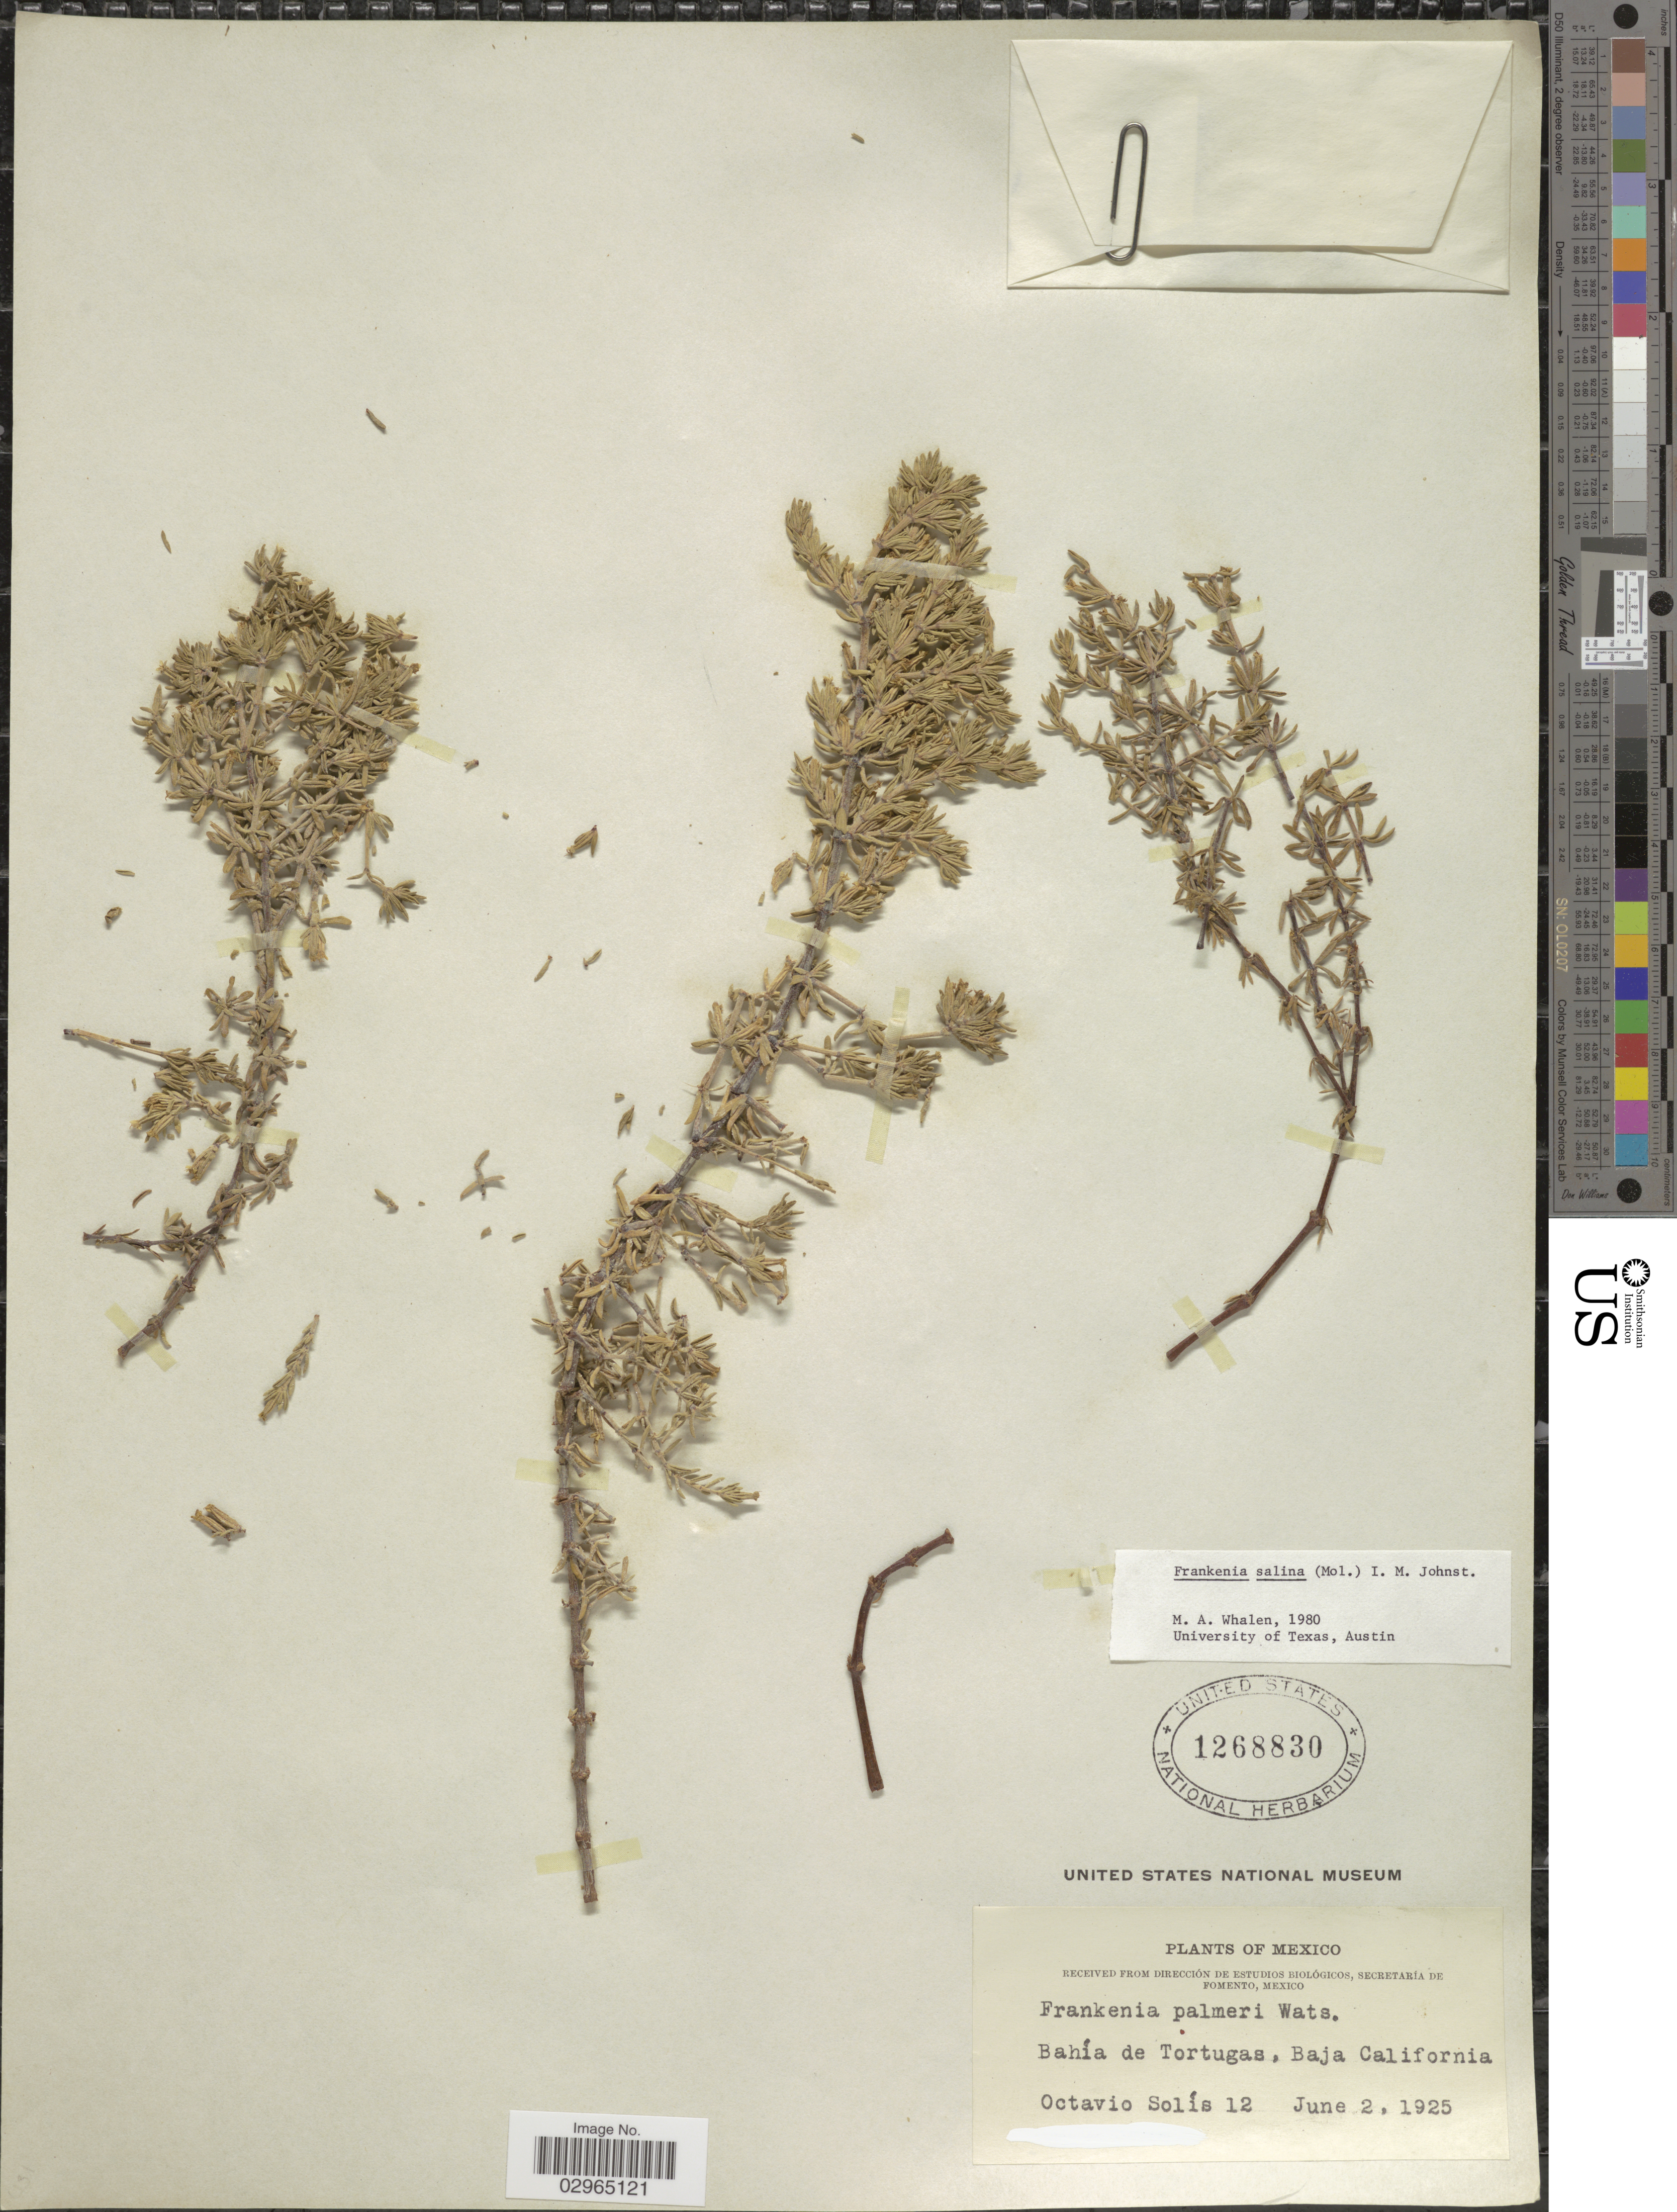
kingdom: Plantae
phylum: Tracheophyta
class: Magnoliopsida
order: Caryophyllales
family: Frankeniaceae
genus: Frankenia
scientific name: Frankenia salina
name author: (Molina) I.M. Johnst.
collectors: O. Solis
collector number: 12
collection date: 1925-06-02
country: Mexico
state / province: Baja California Sur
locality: Bahía de Tortugas.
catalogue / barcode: US 1268830